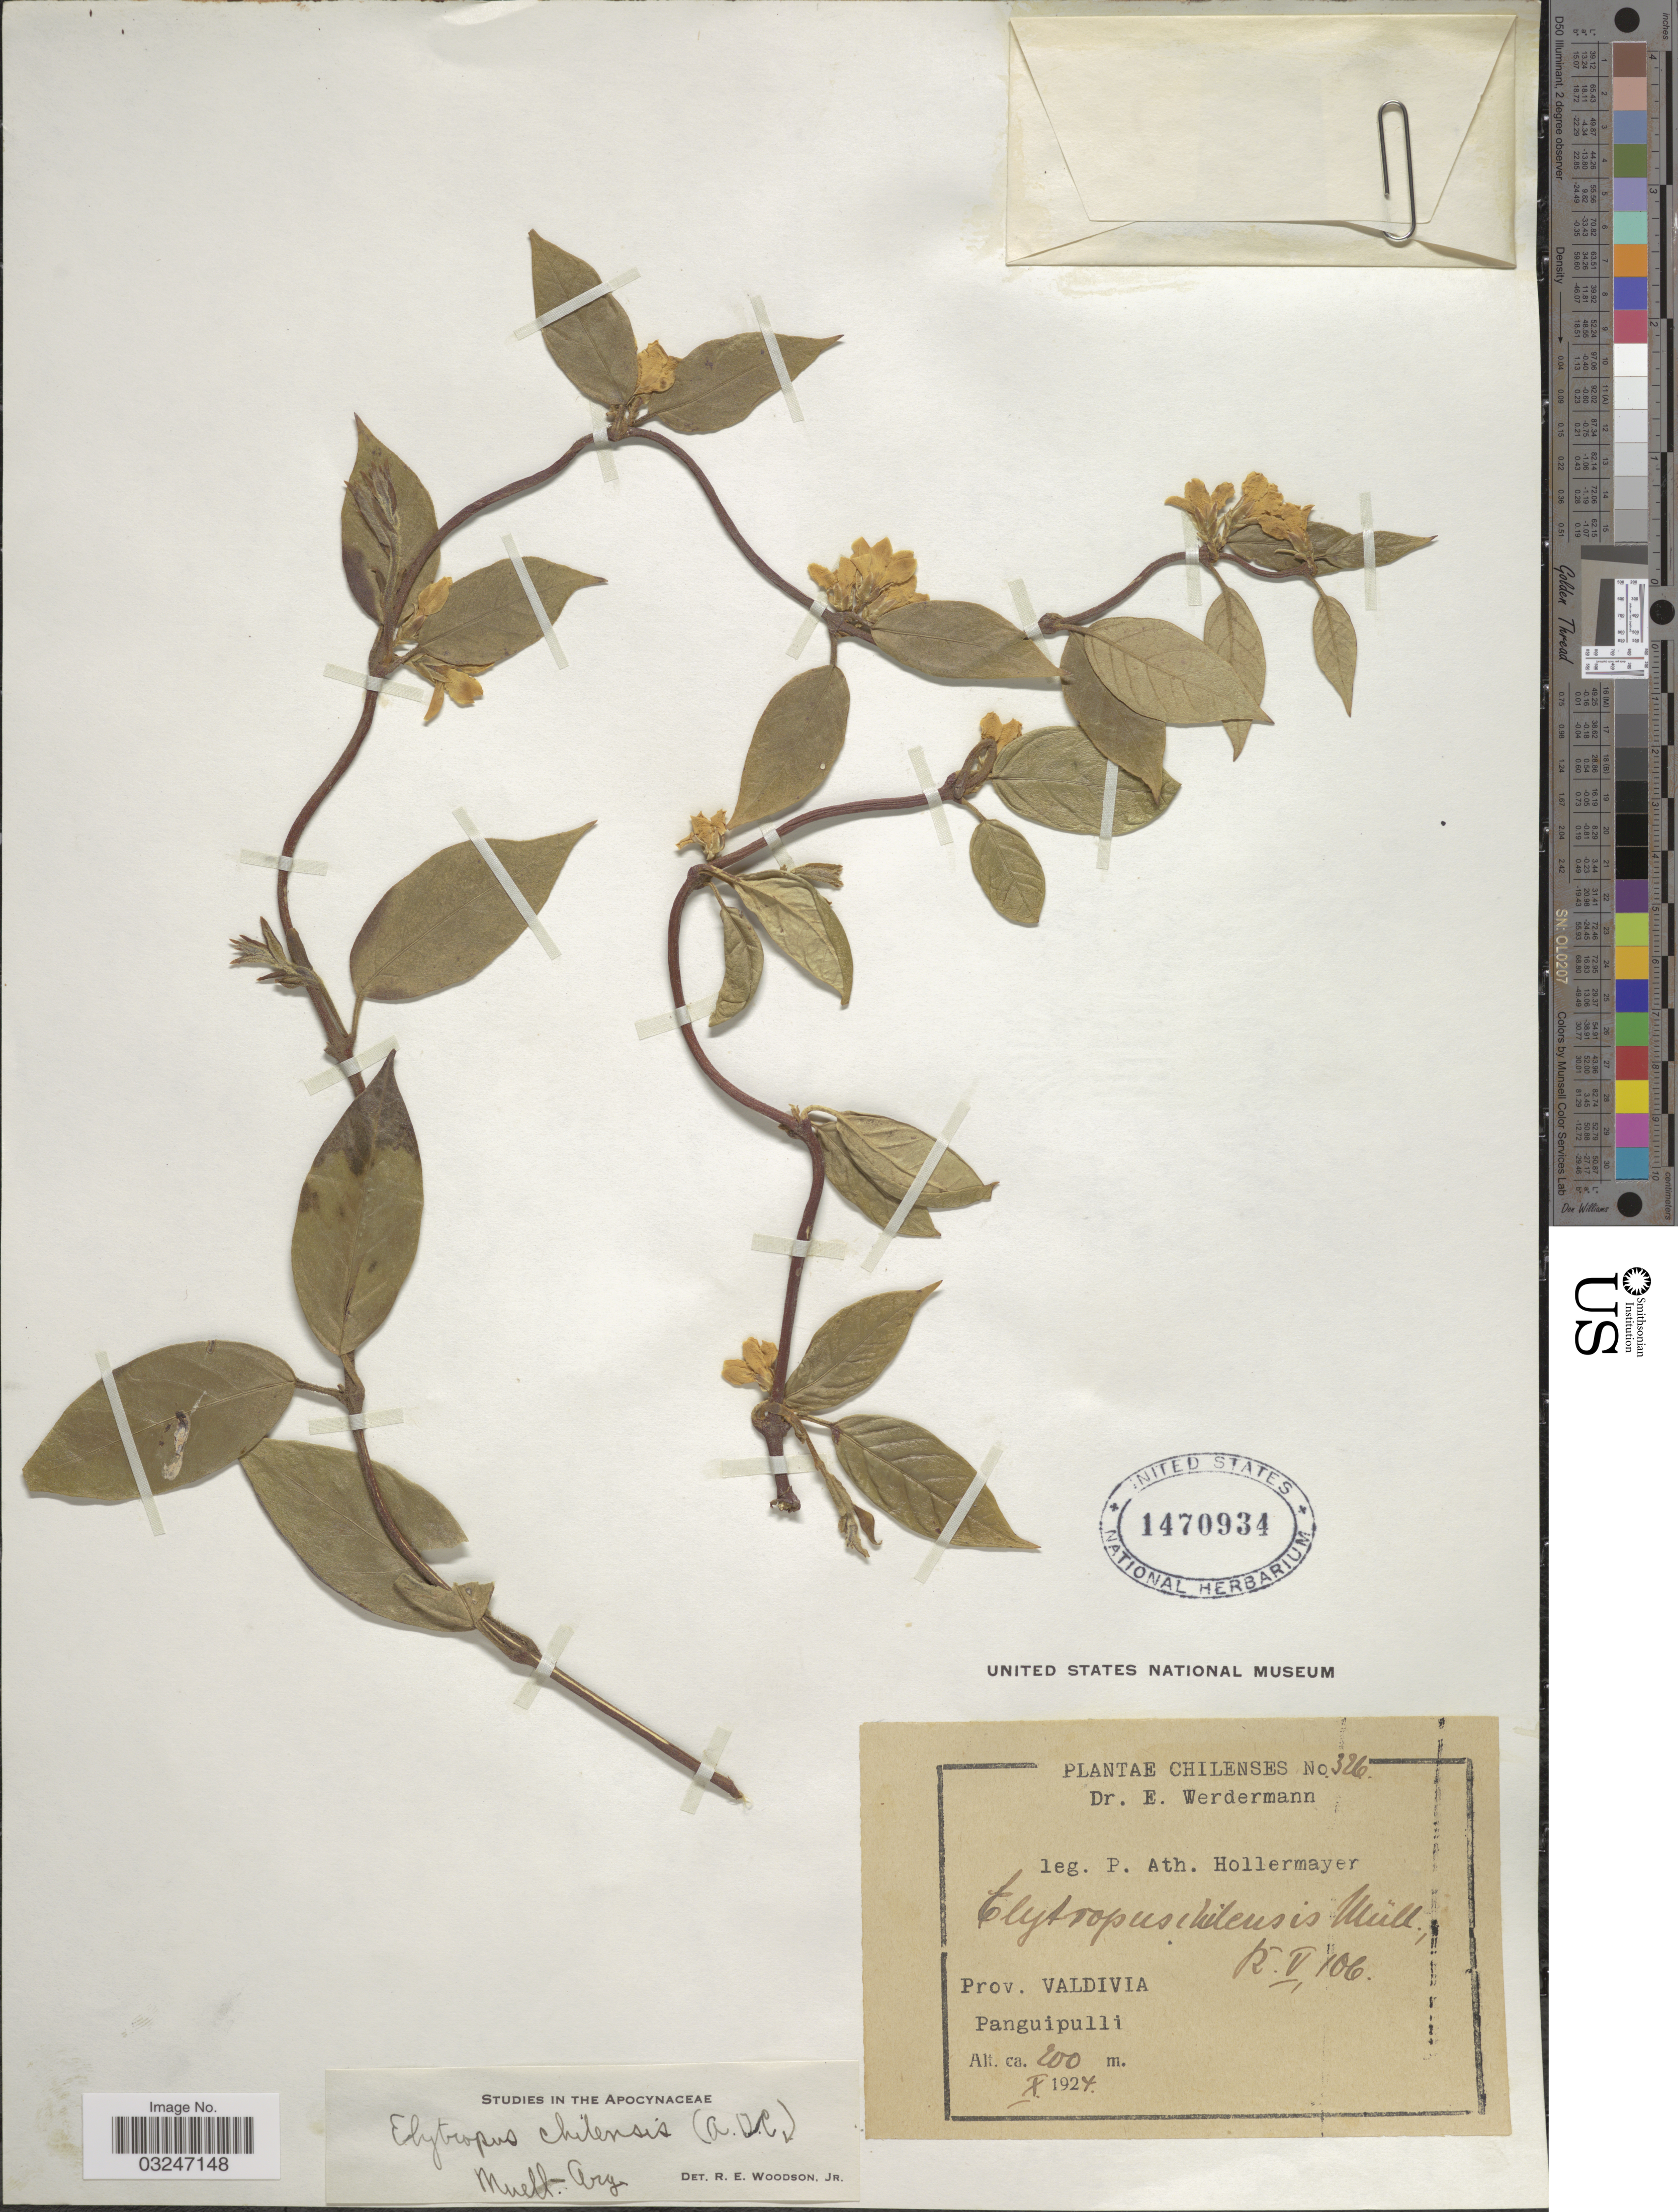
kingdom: Plantae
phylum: Tracheophyta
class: Magnoliopsida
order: Gentianales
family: Apocynaceae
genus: Elytropus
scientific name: Elytropus chilensis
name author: (A. DC.) Müll. Arg.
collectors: P. Hollermayer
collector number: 326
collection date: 1924-10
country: Chile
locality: Prov. Valdivia. Panguipulli.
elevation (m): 200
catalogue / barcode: US 1470394